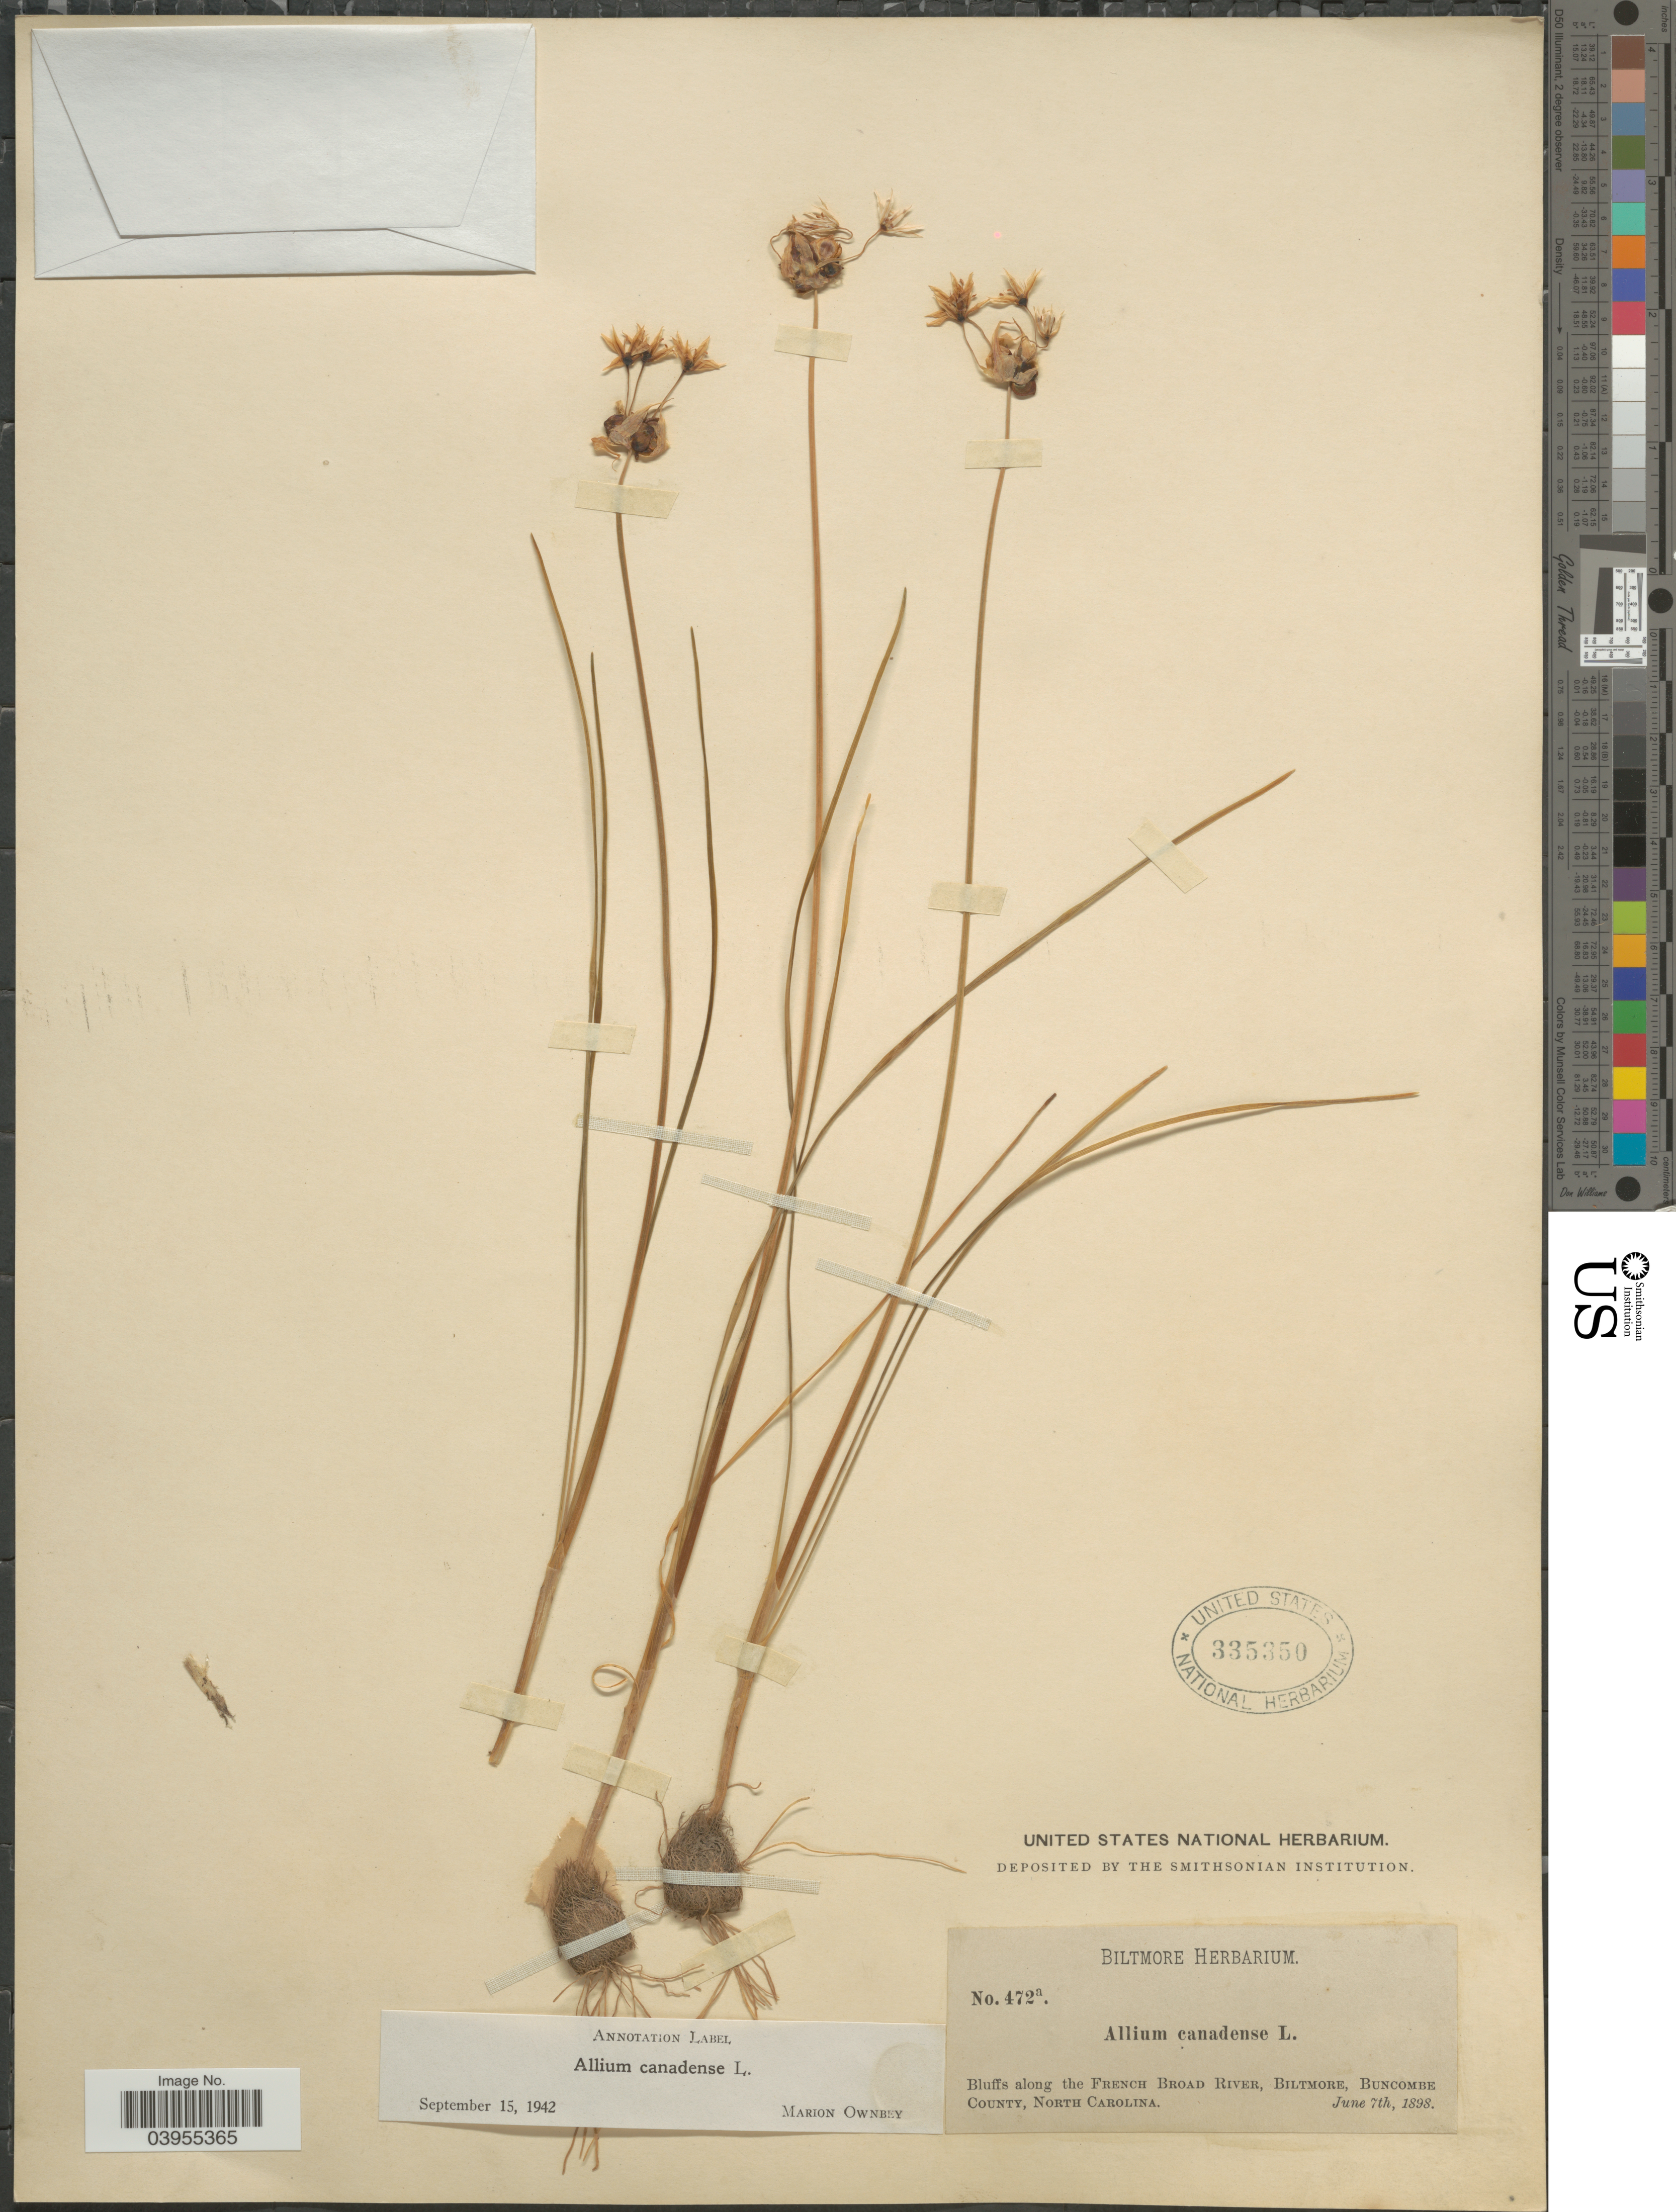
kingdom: Plantae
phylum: Tracheophyta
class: Liliopsida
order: Asparagales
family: Amaryllidaceae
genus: Allium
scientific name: Allium canadense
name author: L.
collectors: ex herb. Biltmore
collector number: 472a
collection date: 1898-06-07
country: United States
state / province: North Carolina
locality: Bluffs along the French Broad River, Biltmore, Buncombe County.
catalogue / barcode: US 335350